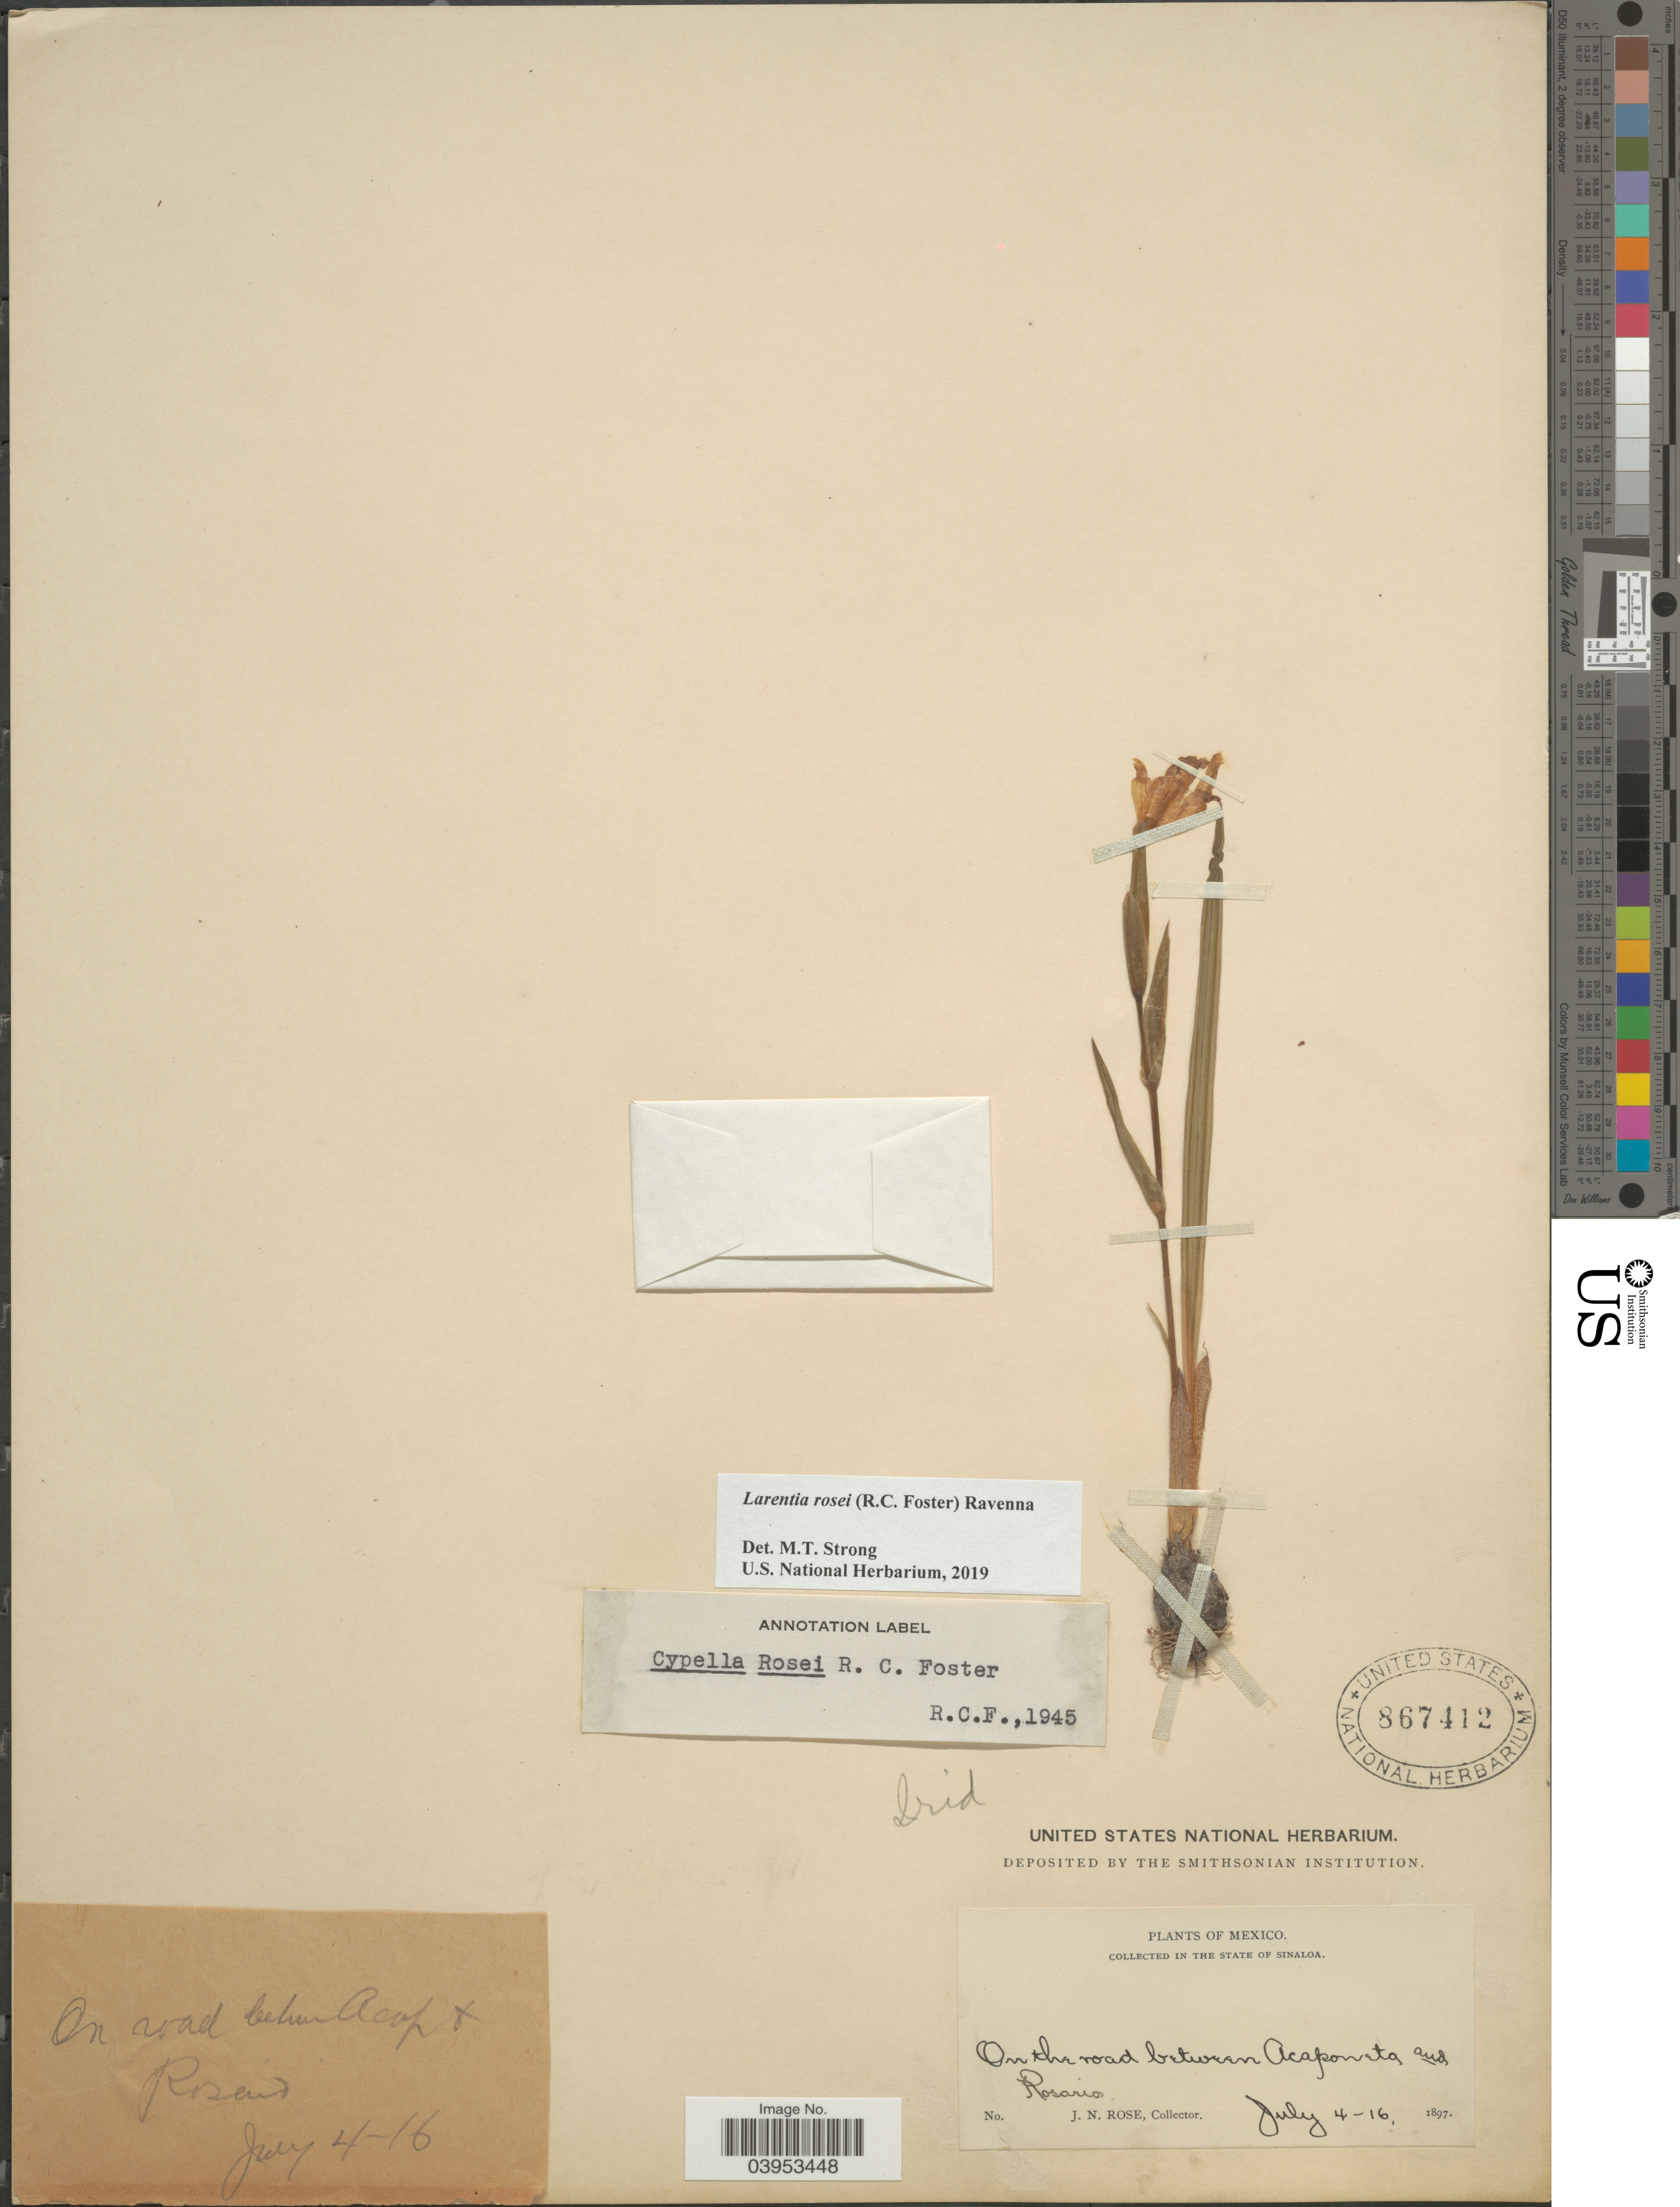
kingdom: Plantae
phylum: Tracheophyta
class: Liliopsida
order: Asparagales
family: Iridaceae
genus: Larentia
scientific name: Larentia rosei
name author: (R.C. Foster) Ravenna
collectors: J. N. Rose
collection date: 1897-07-04/1897-07-16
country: Mexico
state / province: Sinaloa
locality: On the road between Acaponeta and Rosario.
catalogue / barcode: US 867412